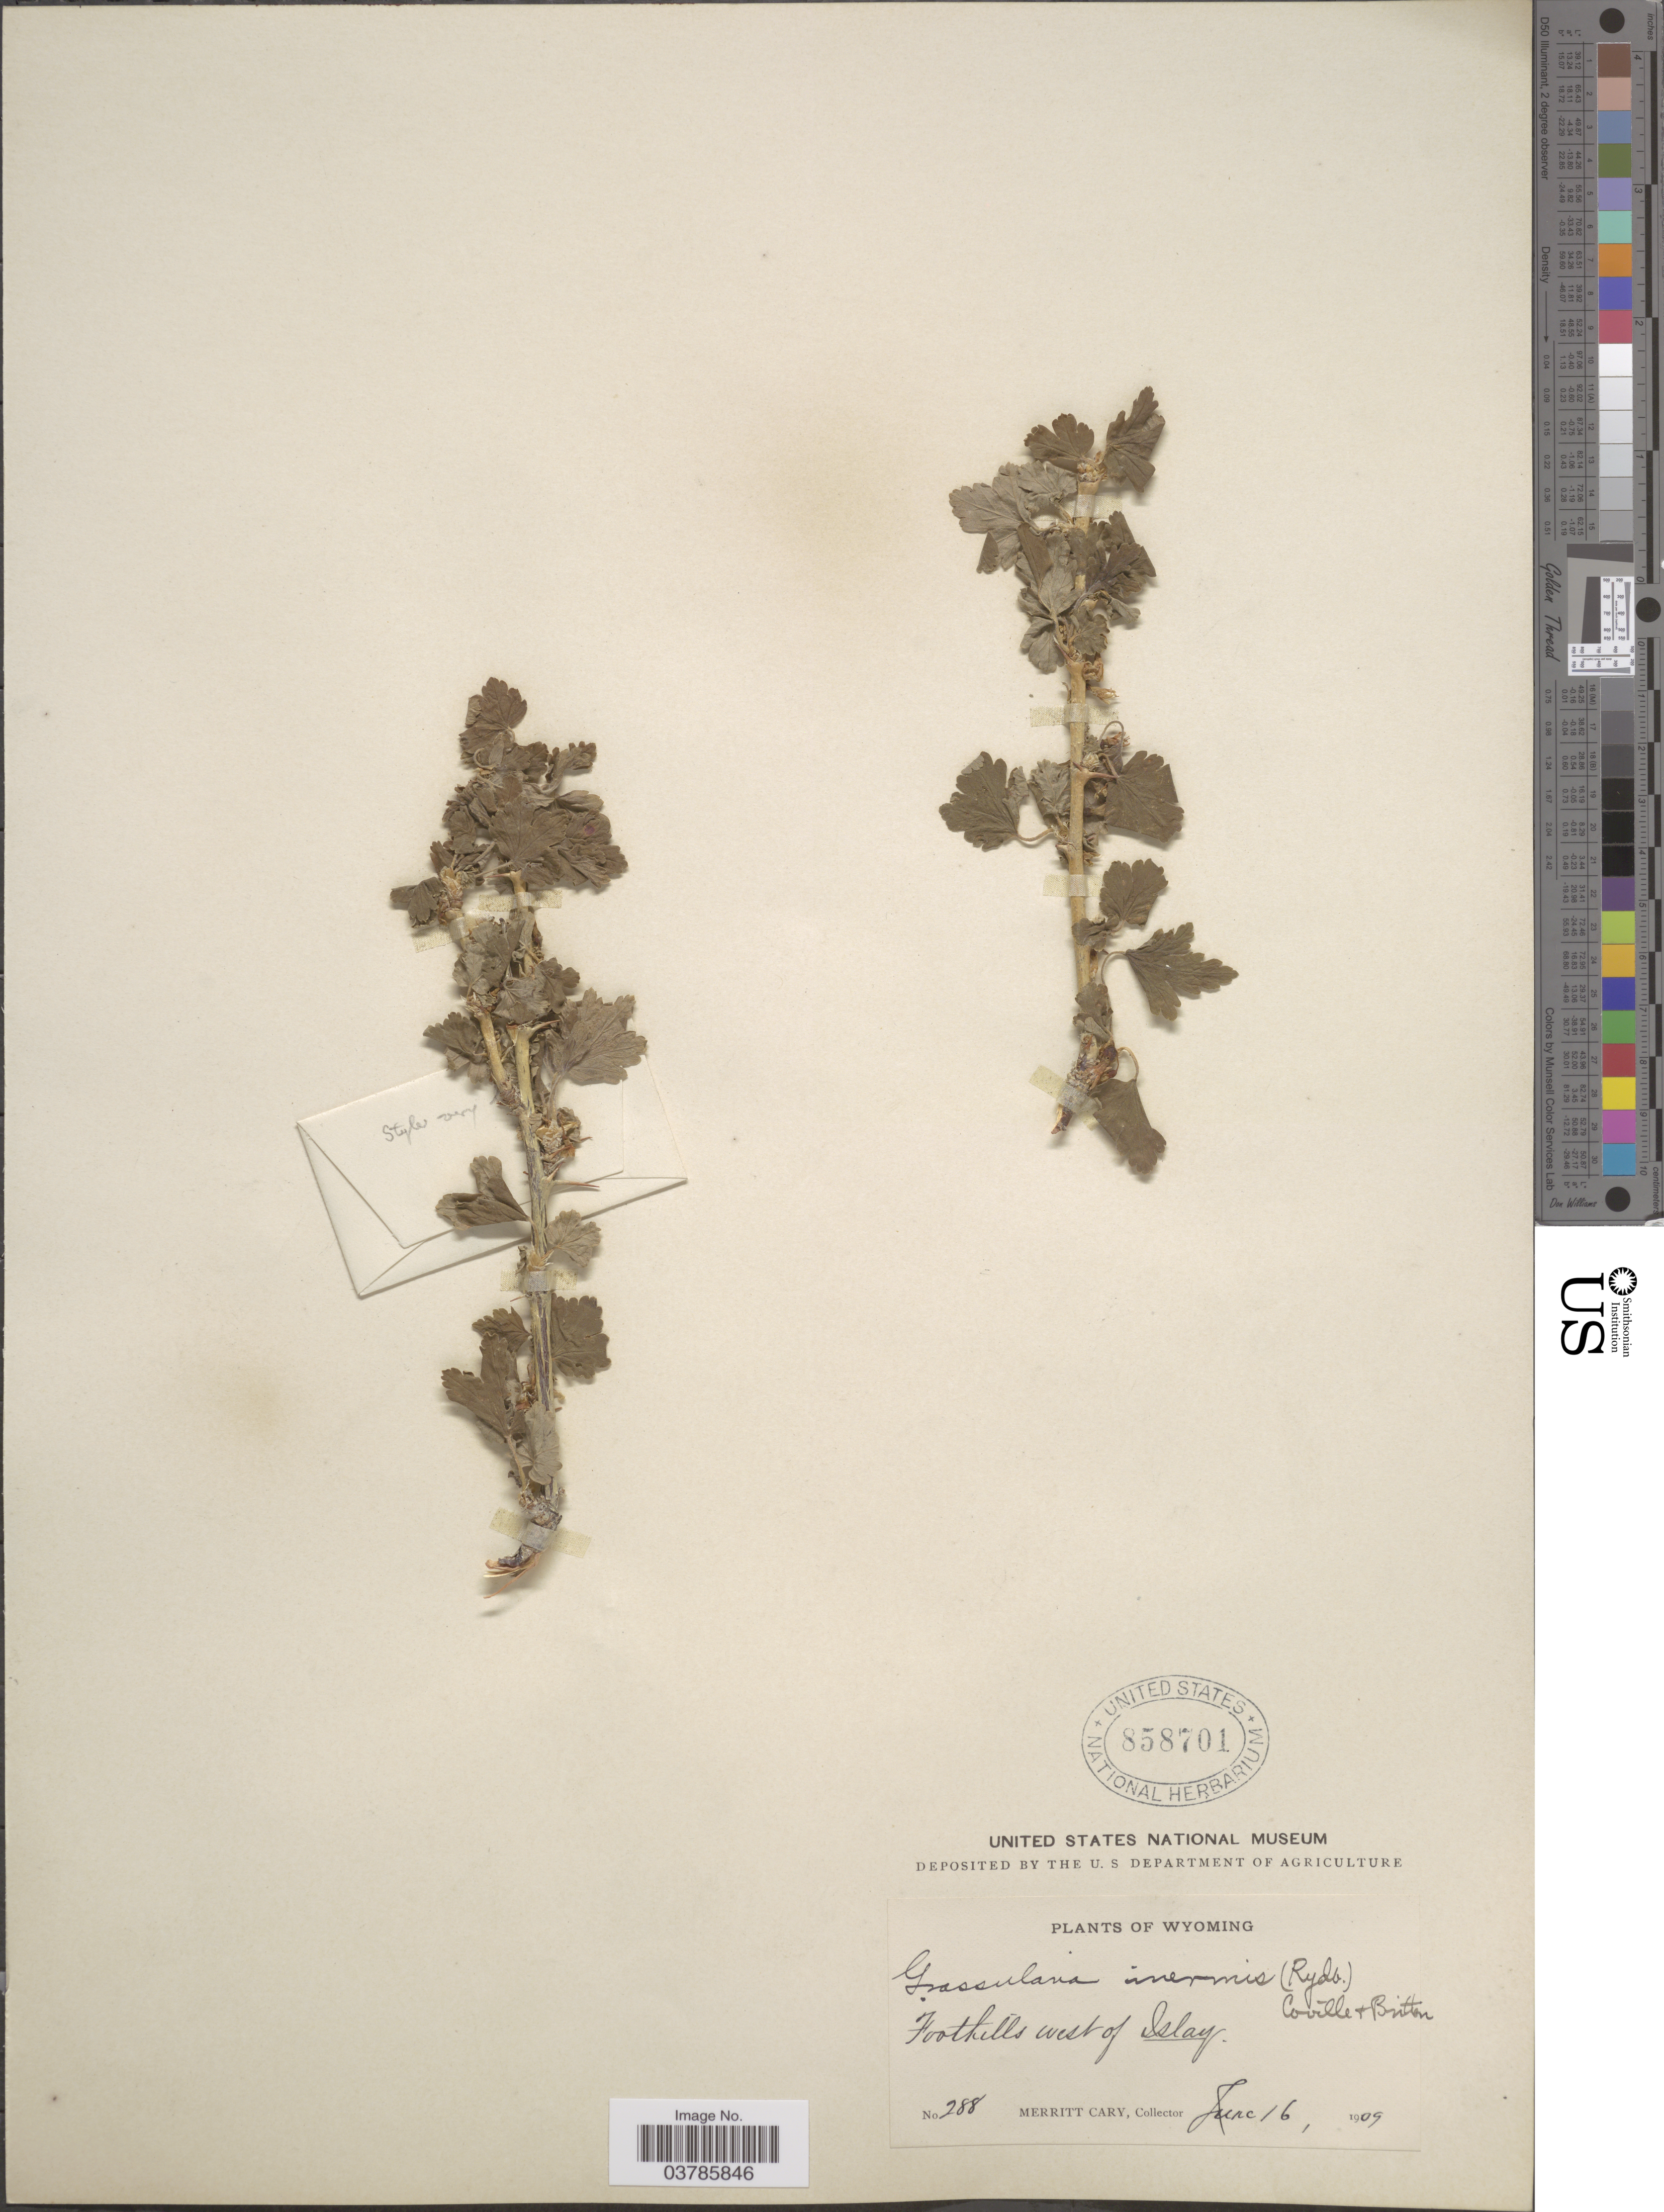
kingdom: Plantae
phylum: Tracheophyta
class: Magnoliopsida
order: Saxifragales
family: Grossulariaceae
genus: Ribes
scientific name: Ribes inerme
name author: Rydb.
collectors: M. Cary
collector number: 288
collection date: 1909-06-16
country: United States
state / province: Wyoming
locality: Foothills west of Islay.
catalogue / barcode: US 858701